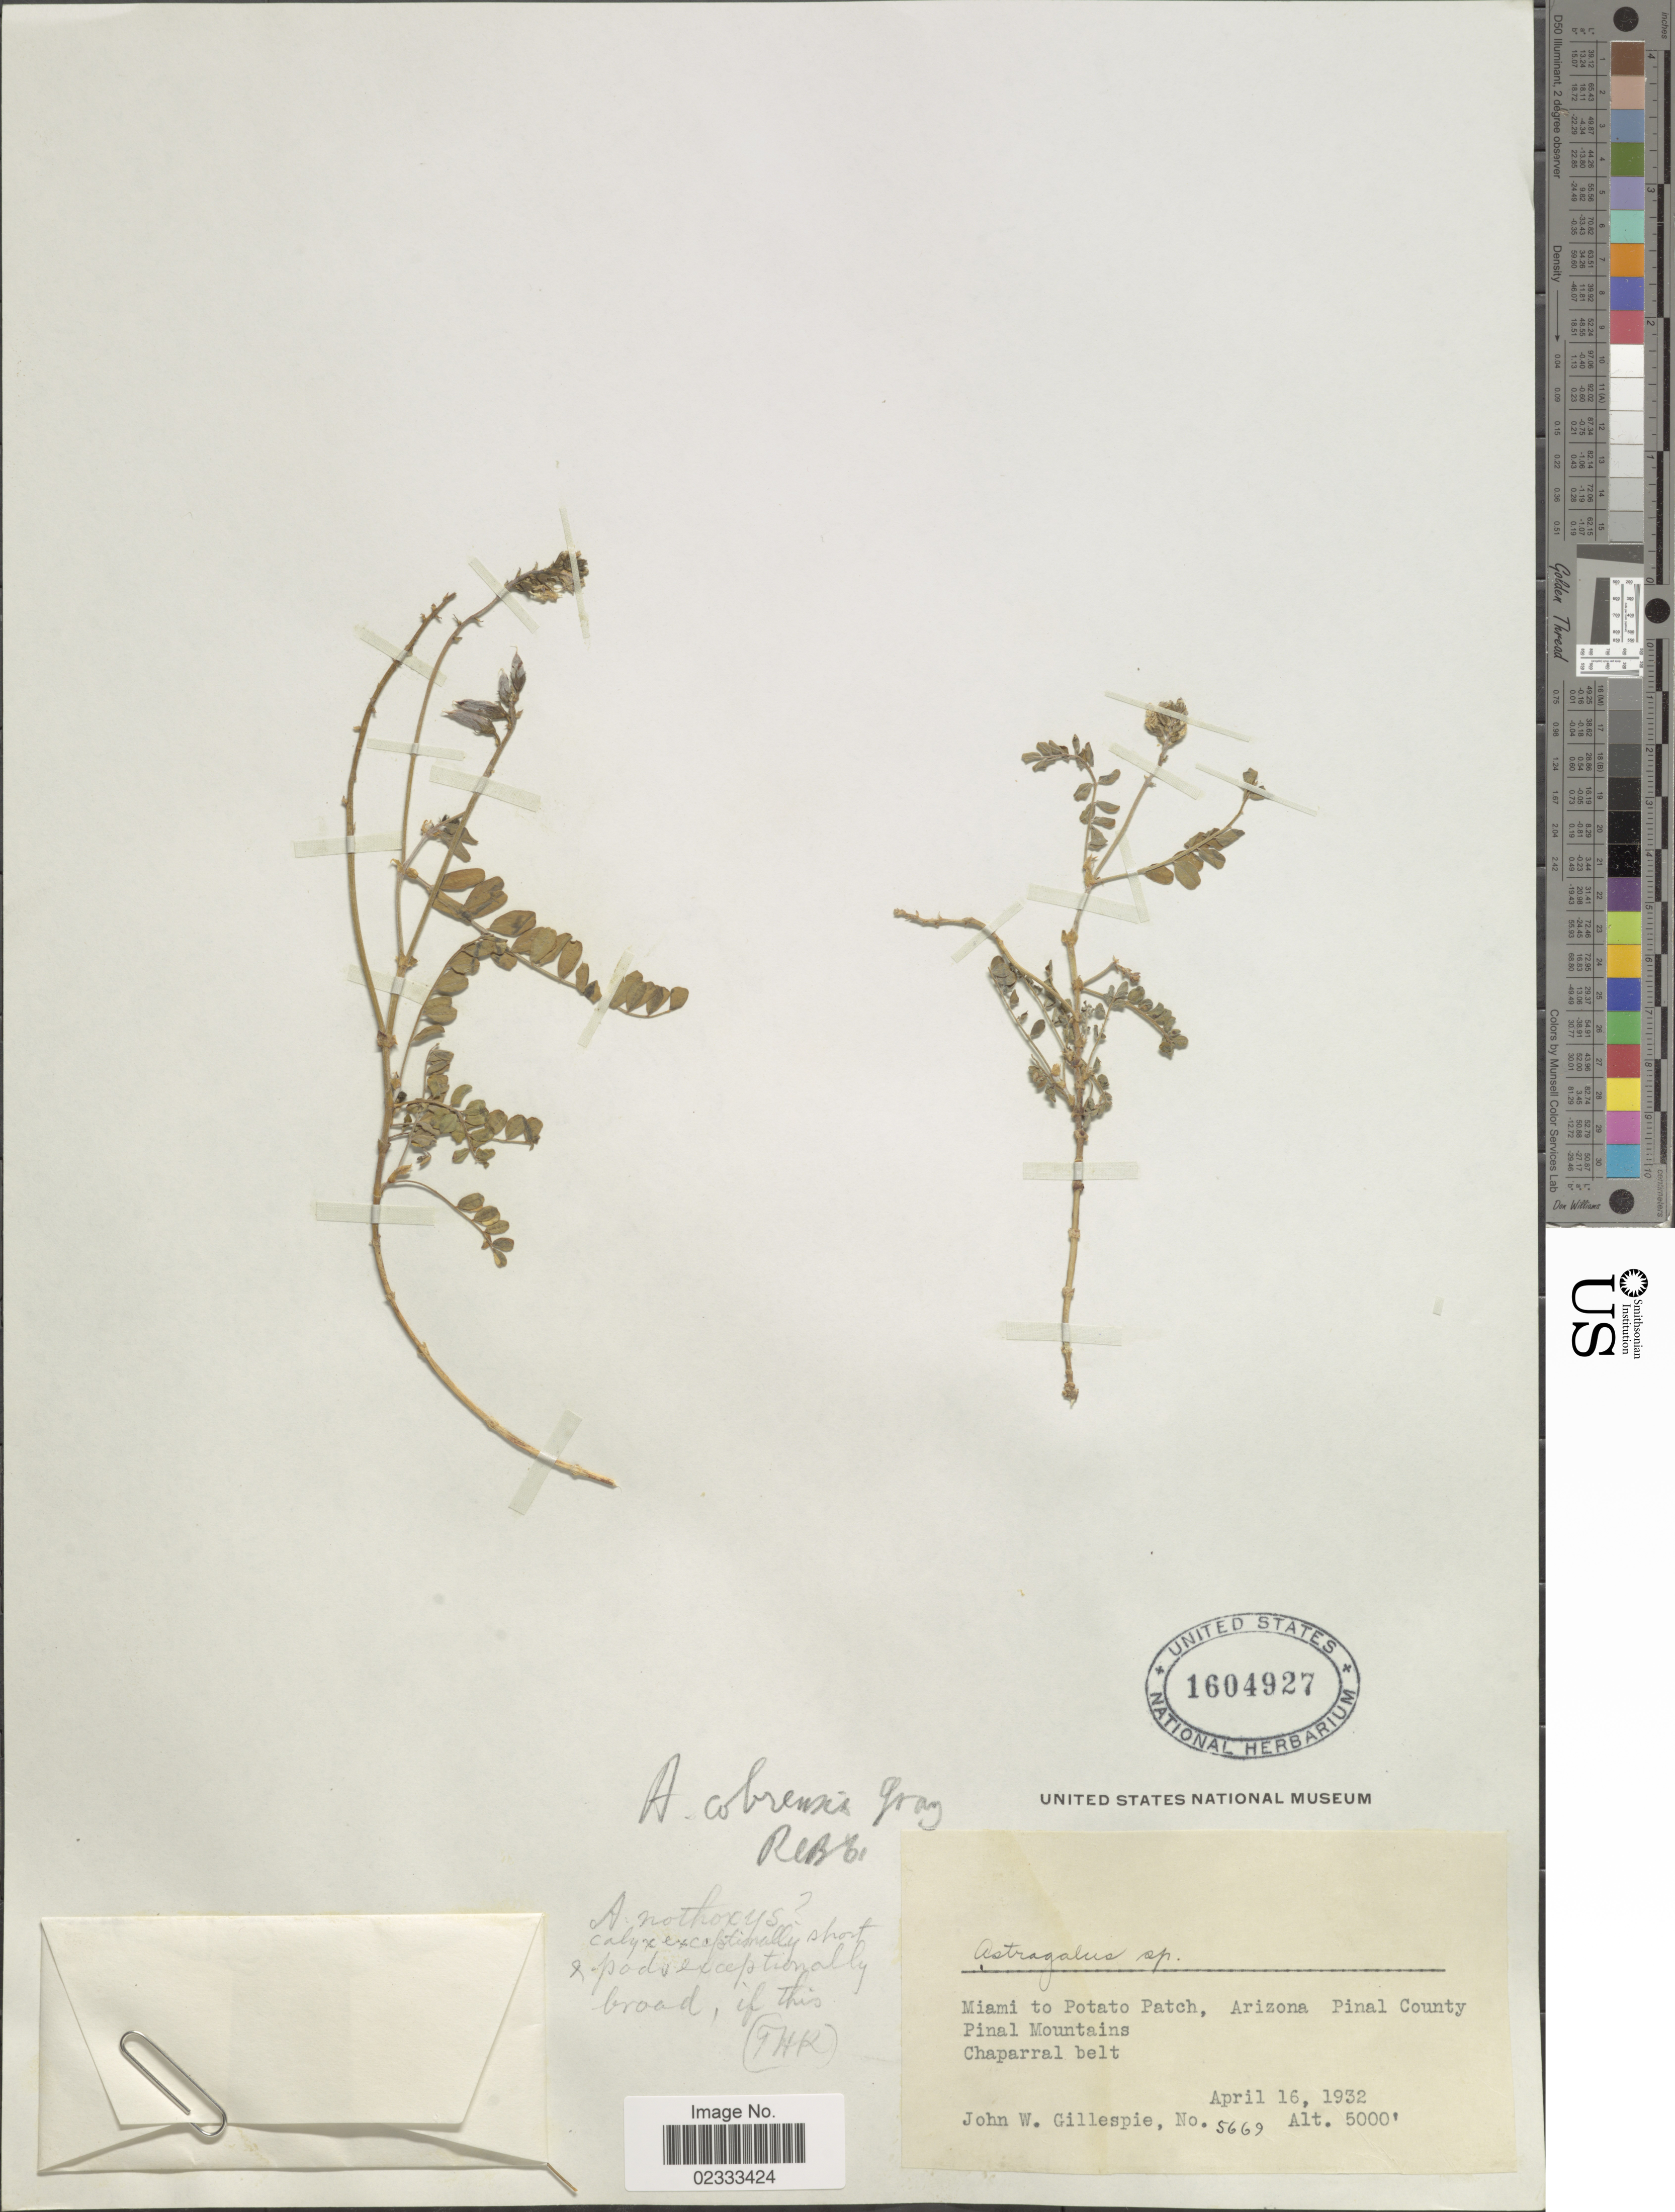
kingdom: Plantae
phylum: Tracheophyta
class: Magnoliopsida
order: Fabales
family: Fabaceae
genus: Astragalus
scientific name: Astragalus nothoxys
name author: A. Gray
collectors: J. W. Gillespie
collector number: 5669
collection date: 1932-04-16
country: United States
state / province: Arizona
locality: Miami to Potato Patch, Arizona Pinal County, Pinal Mountains, Chapparal belt.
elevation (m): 1524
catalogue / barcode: US 1604927